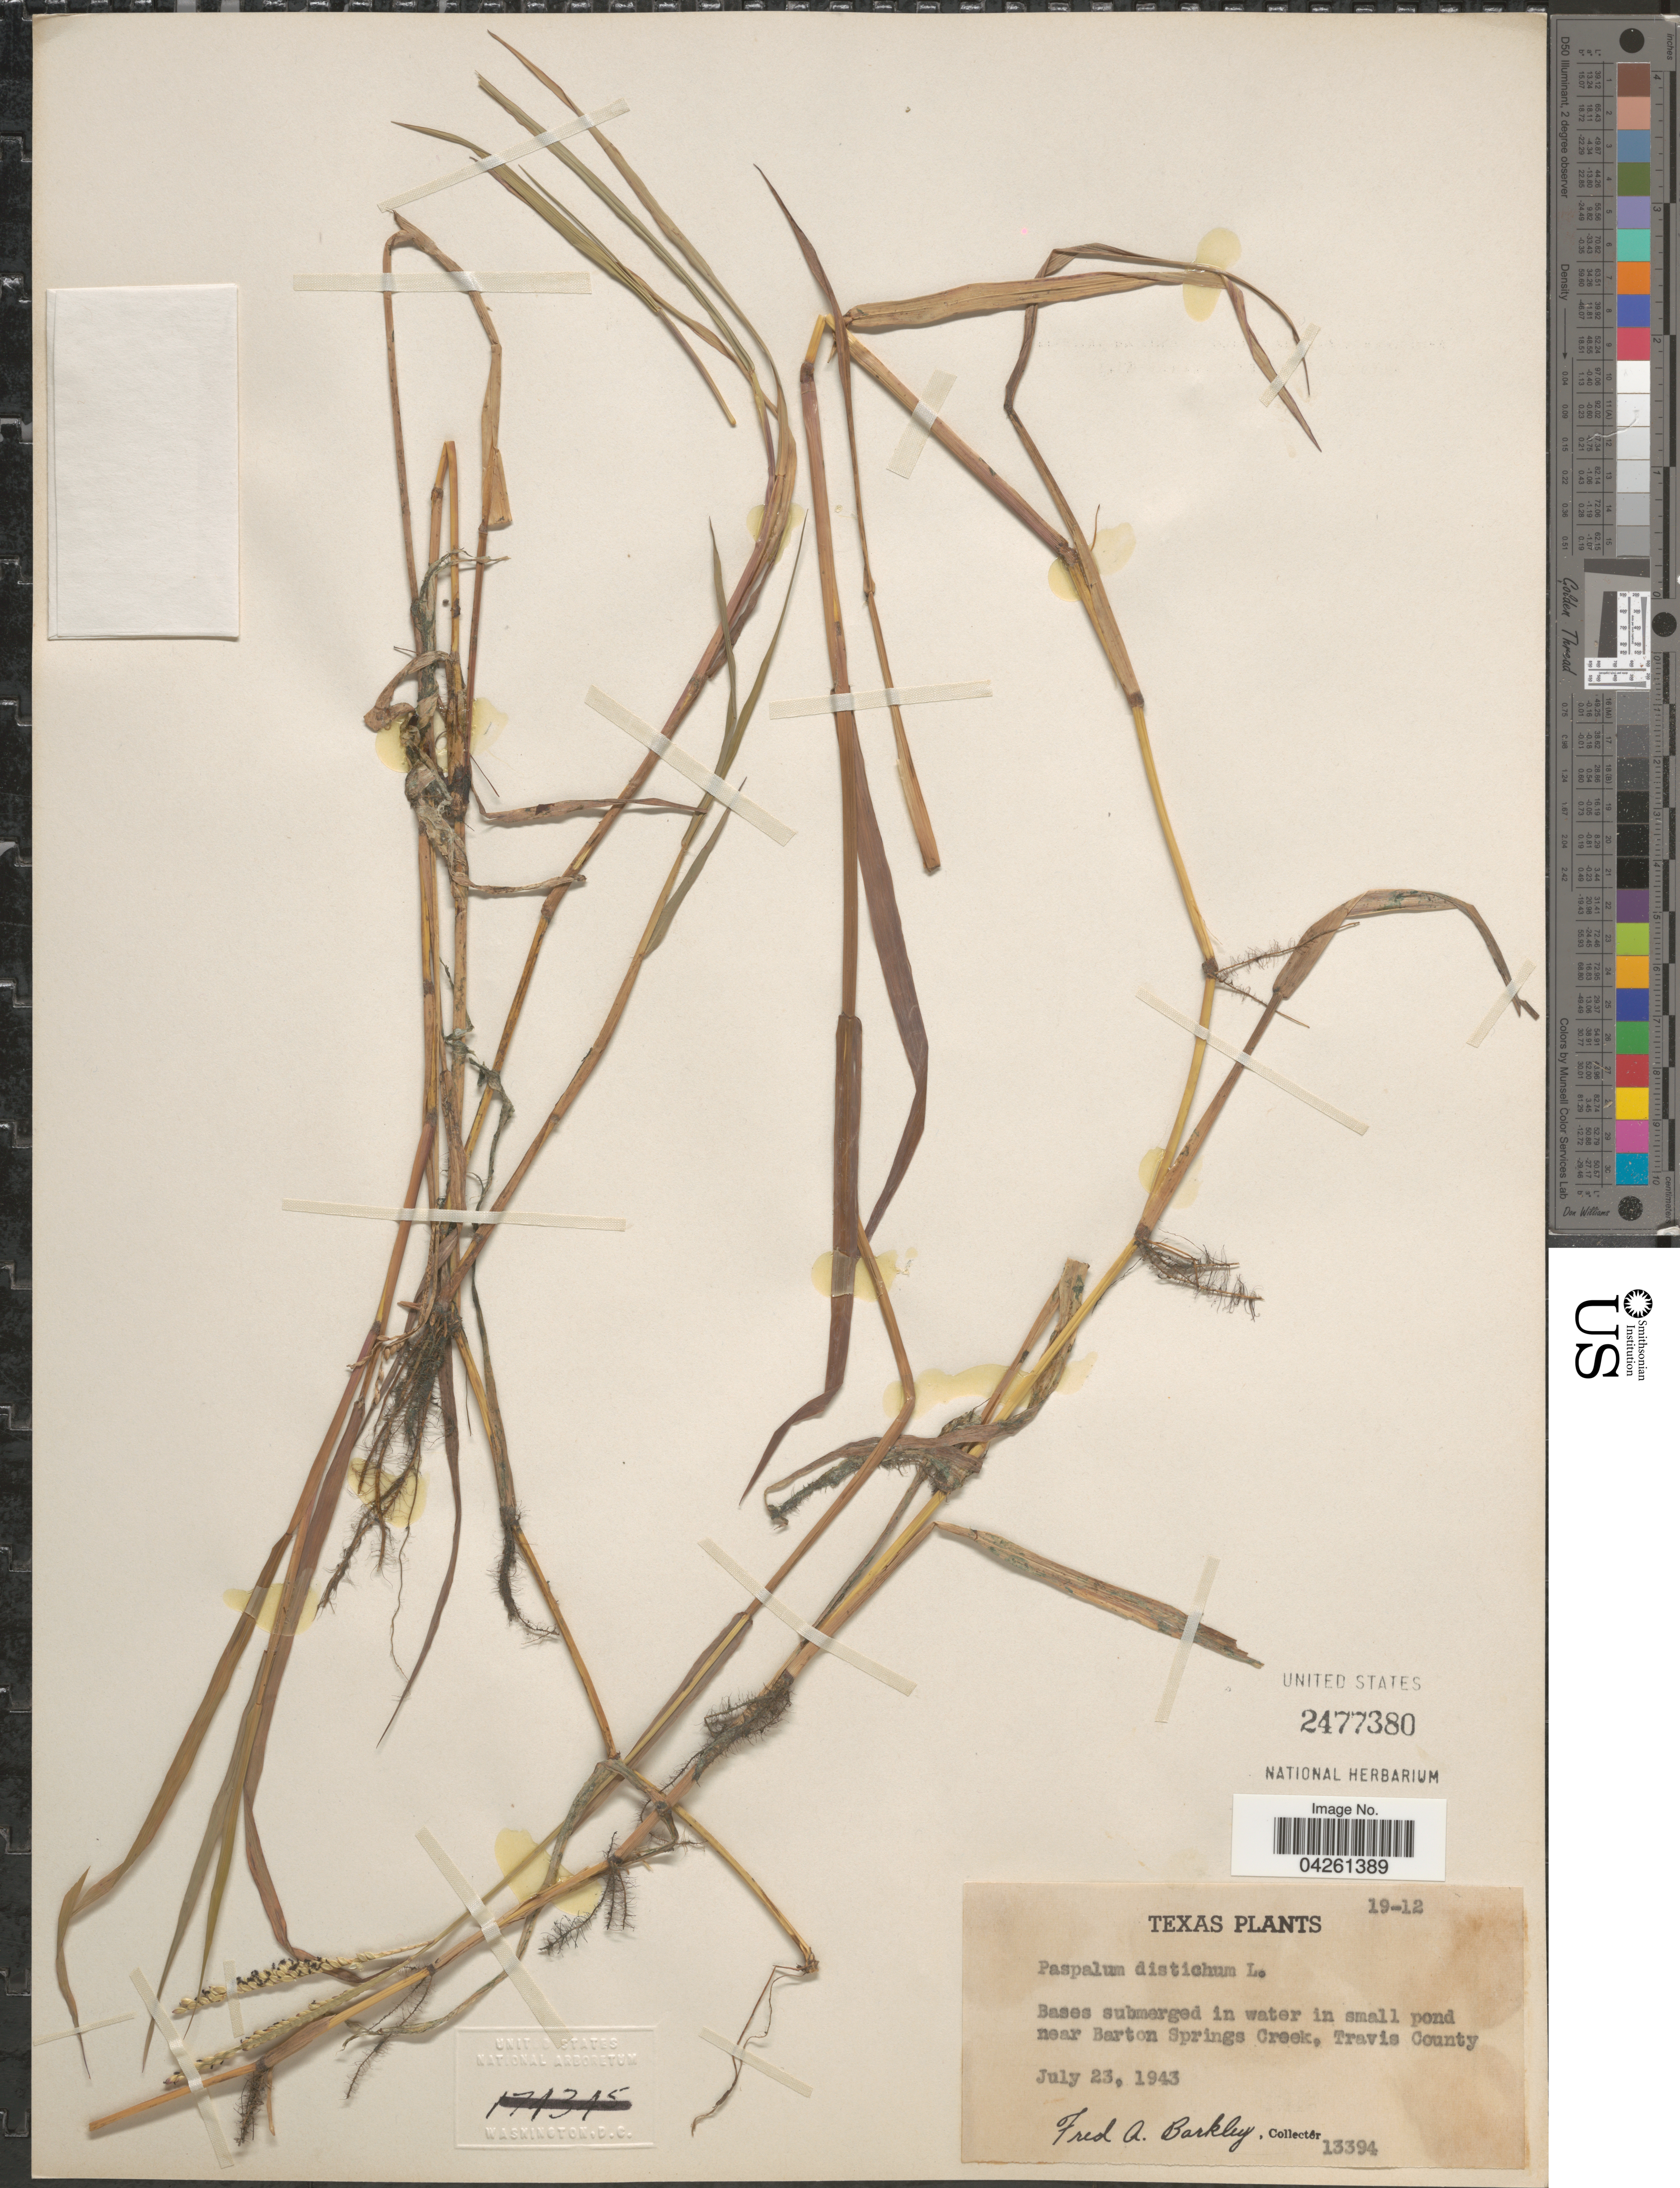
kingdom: Plantae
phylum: Tracheophyta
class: Liliopsida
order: Poales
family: Poaceae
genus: Paspalum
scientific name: Paspalum dissectum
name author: (L.) L.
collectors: F. A. Barkley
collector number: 13394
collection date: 1943-07-23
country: United States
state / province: Texas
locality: In small pond near Barton Springs Creek, Travis County.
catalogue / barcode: US 2477380